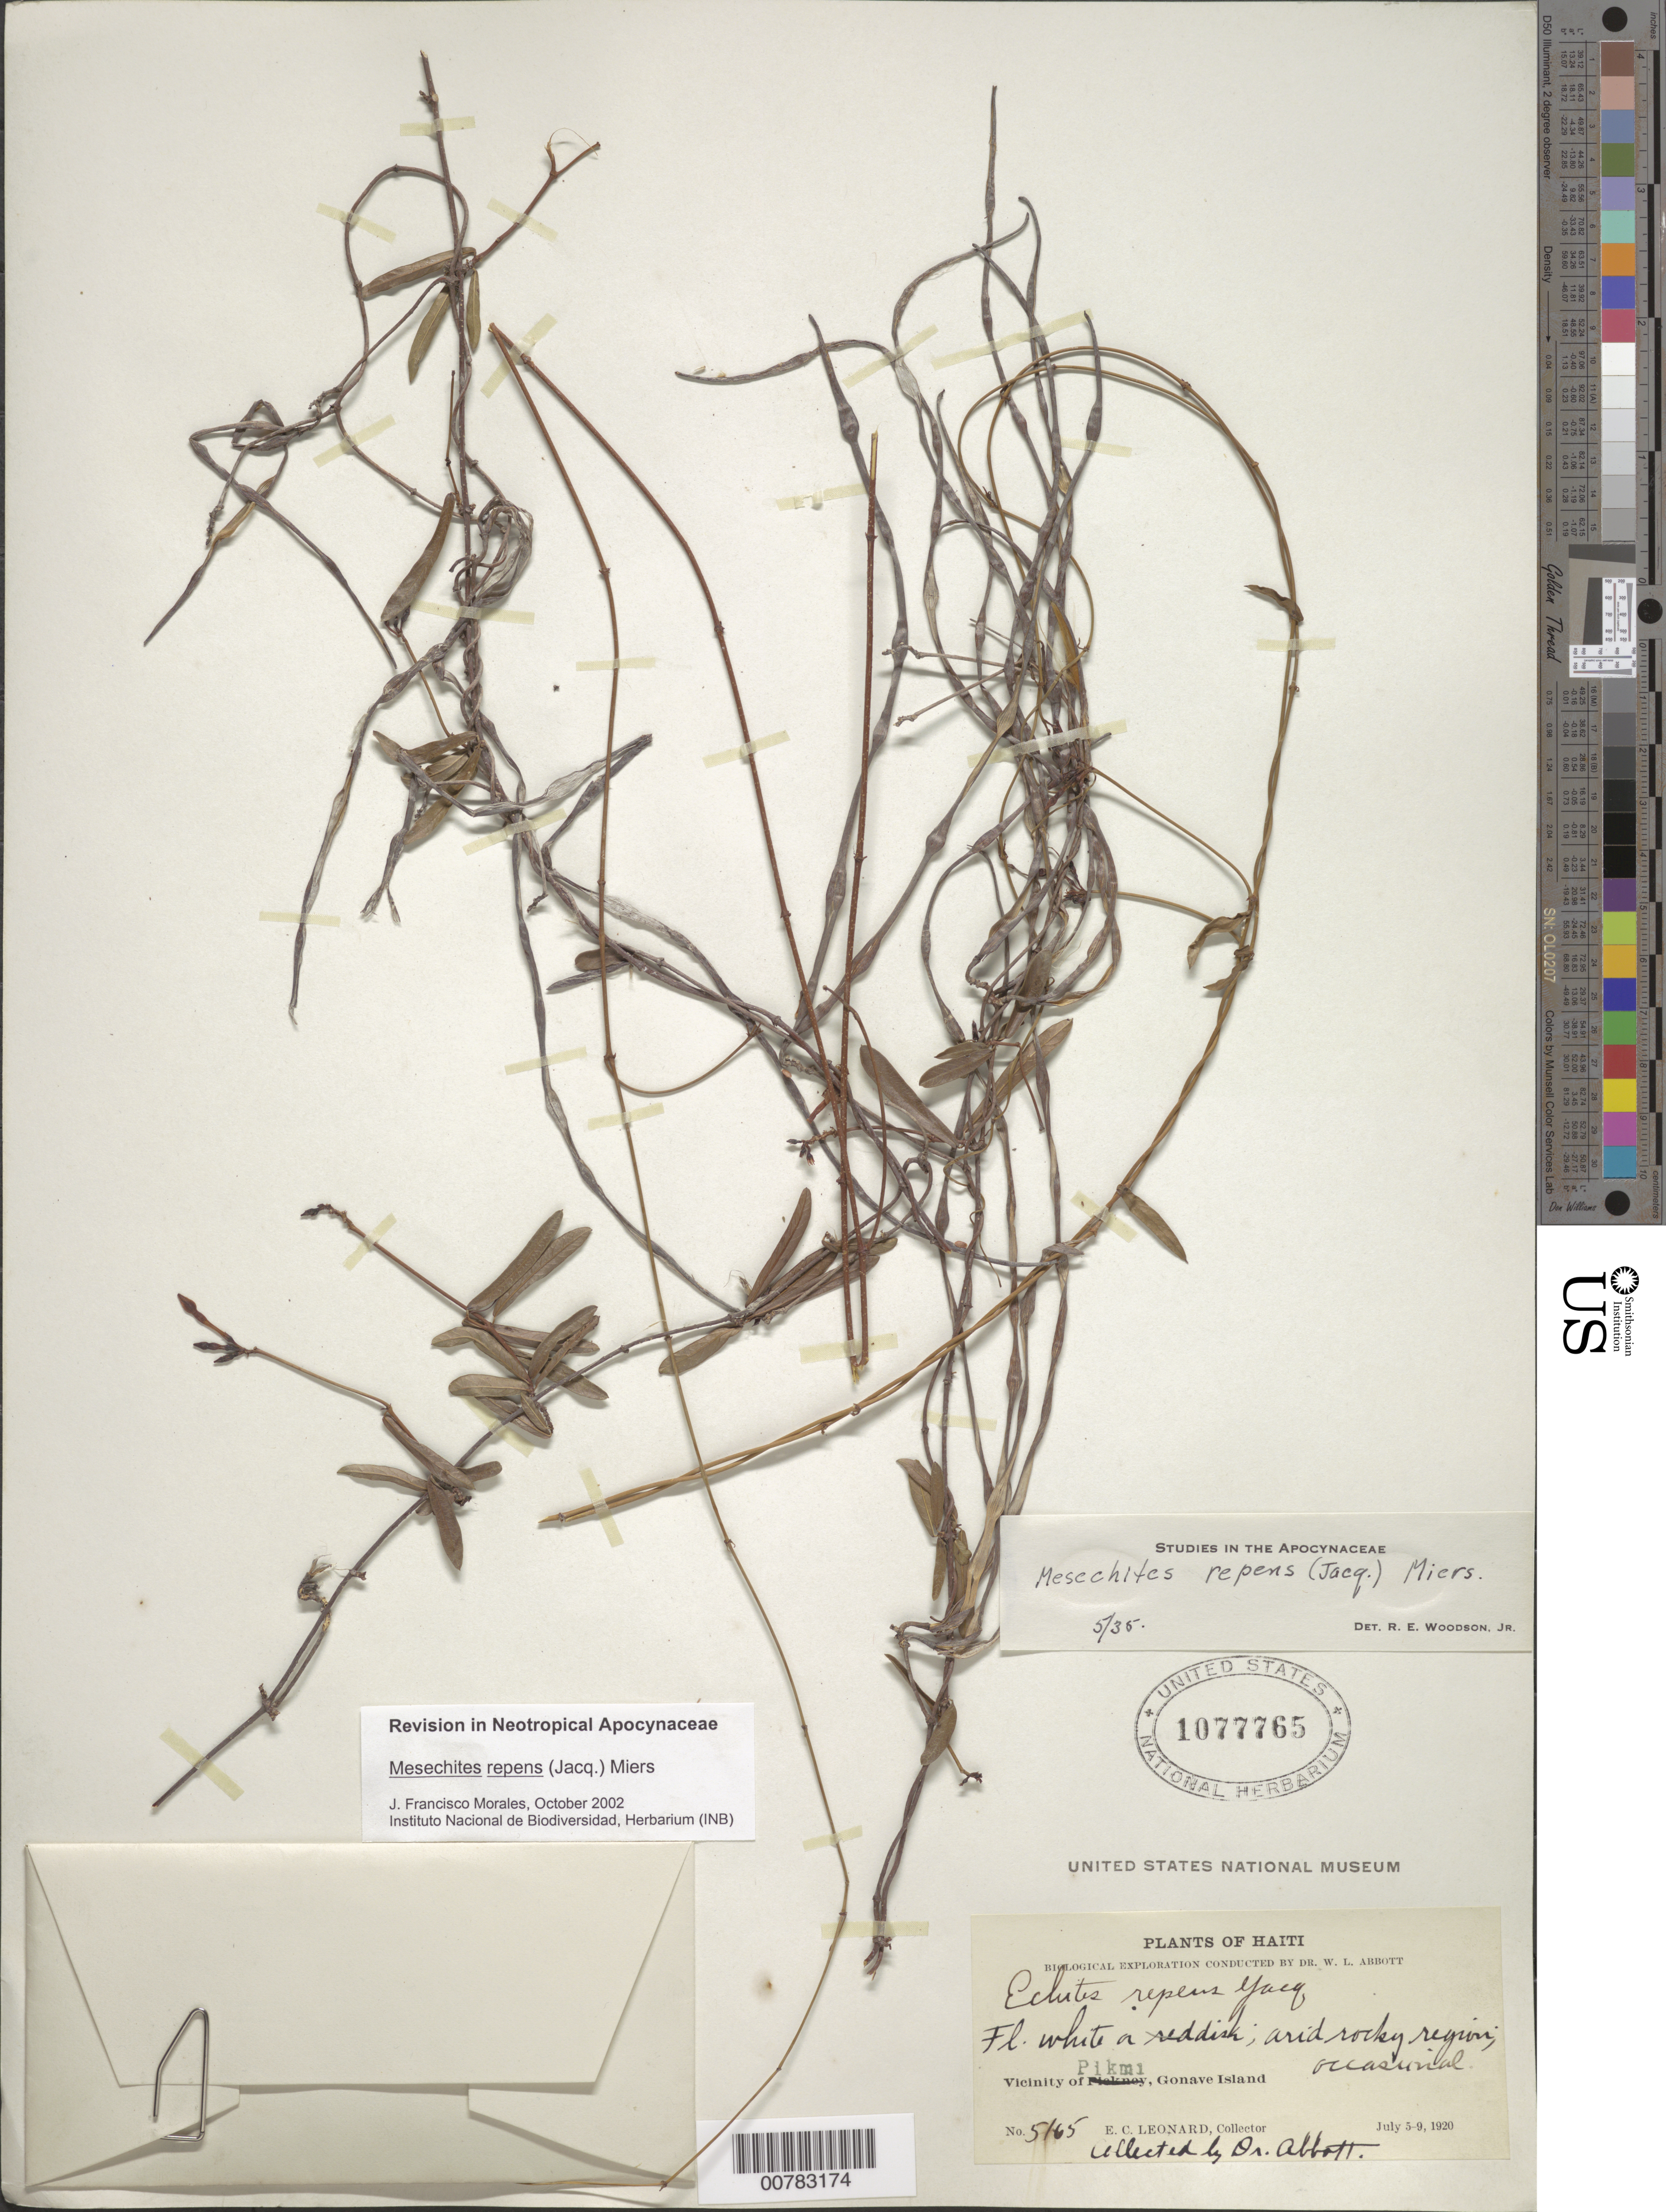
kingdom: Plantae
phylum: Tracheophyta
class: Magnoliopsida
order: Gentianales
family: Apocynaceae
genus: Mesechites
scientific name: Mesechites repens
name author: (Jacq.) Miers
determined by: Morales, J. F.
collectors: W. L. Abbott & E. C. Leonard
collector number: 5165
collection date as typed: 05 Jul 1920 to 09 Jul 1920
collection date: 1920-07-05/1920-07-09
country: Haiti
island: Hispaniola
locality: Gonave Island, vicinity of Pikmi.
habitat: Arid rocky region.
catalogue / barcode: US 1077765